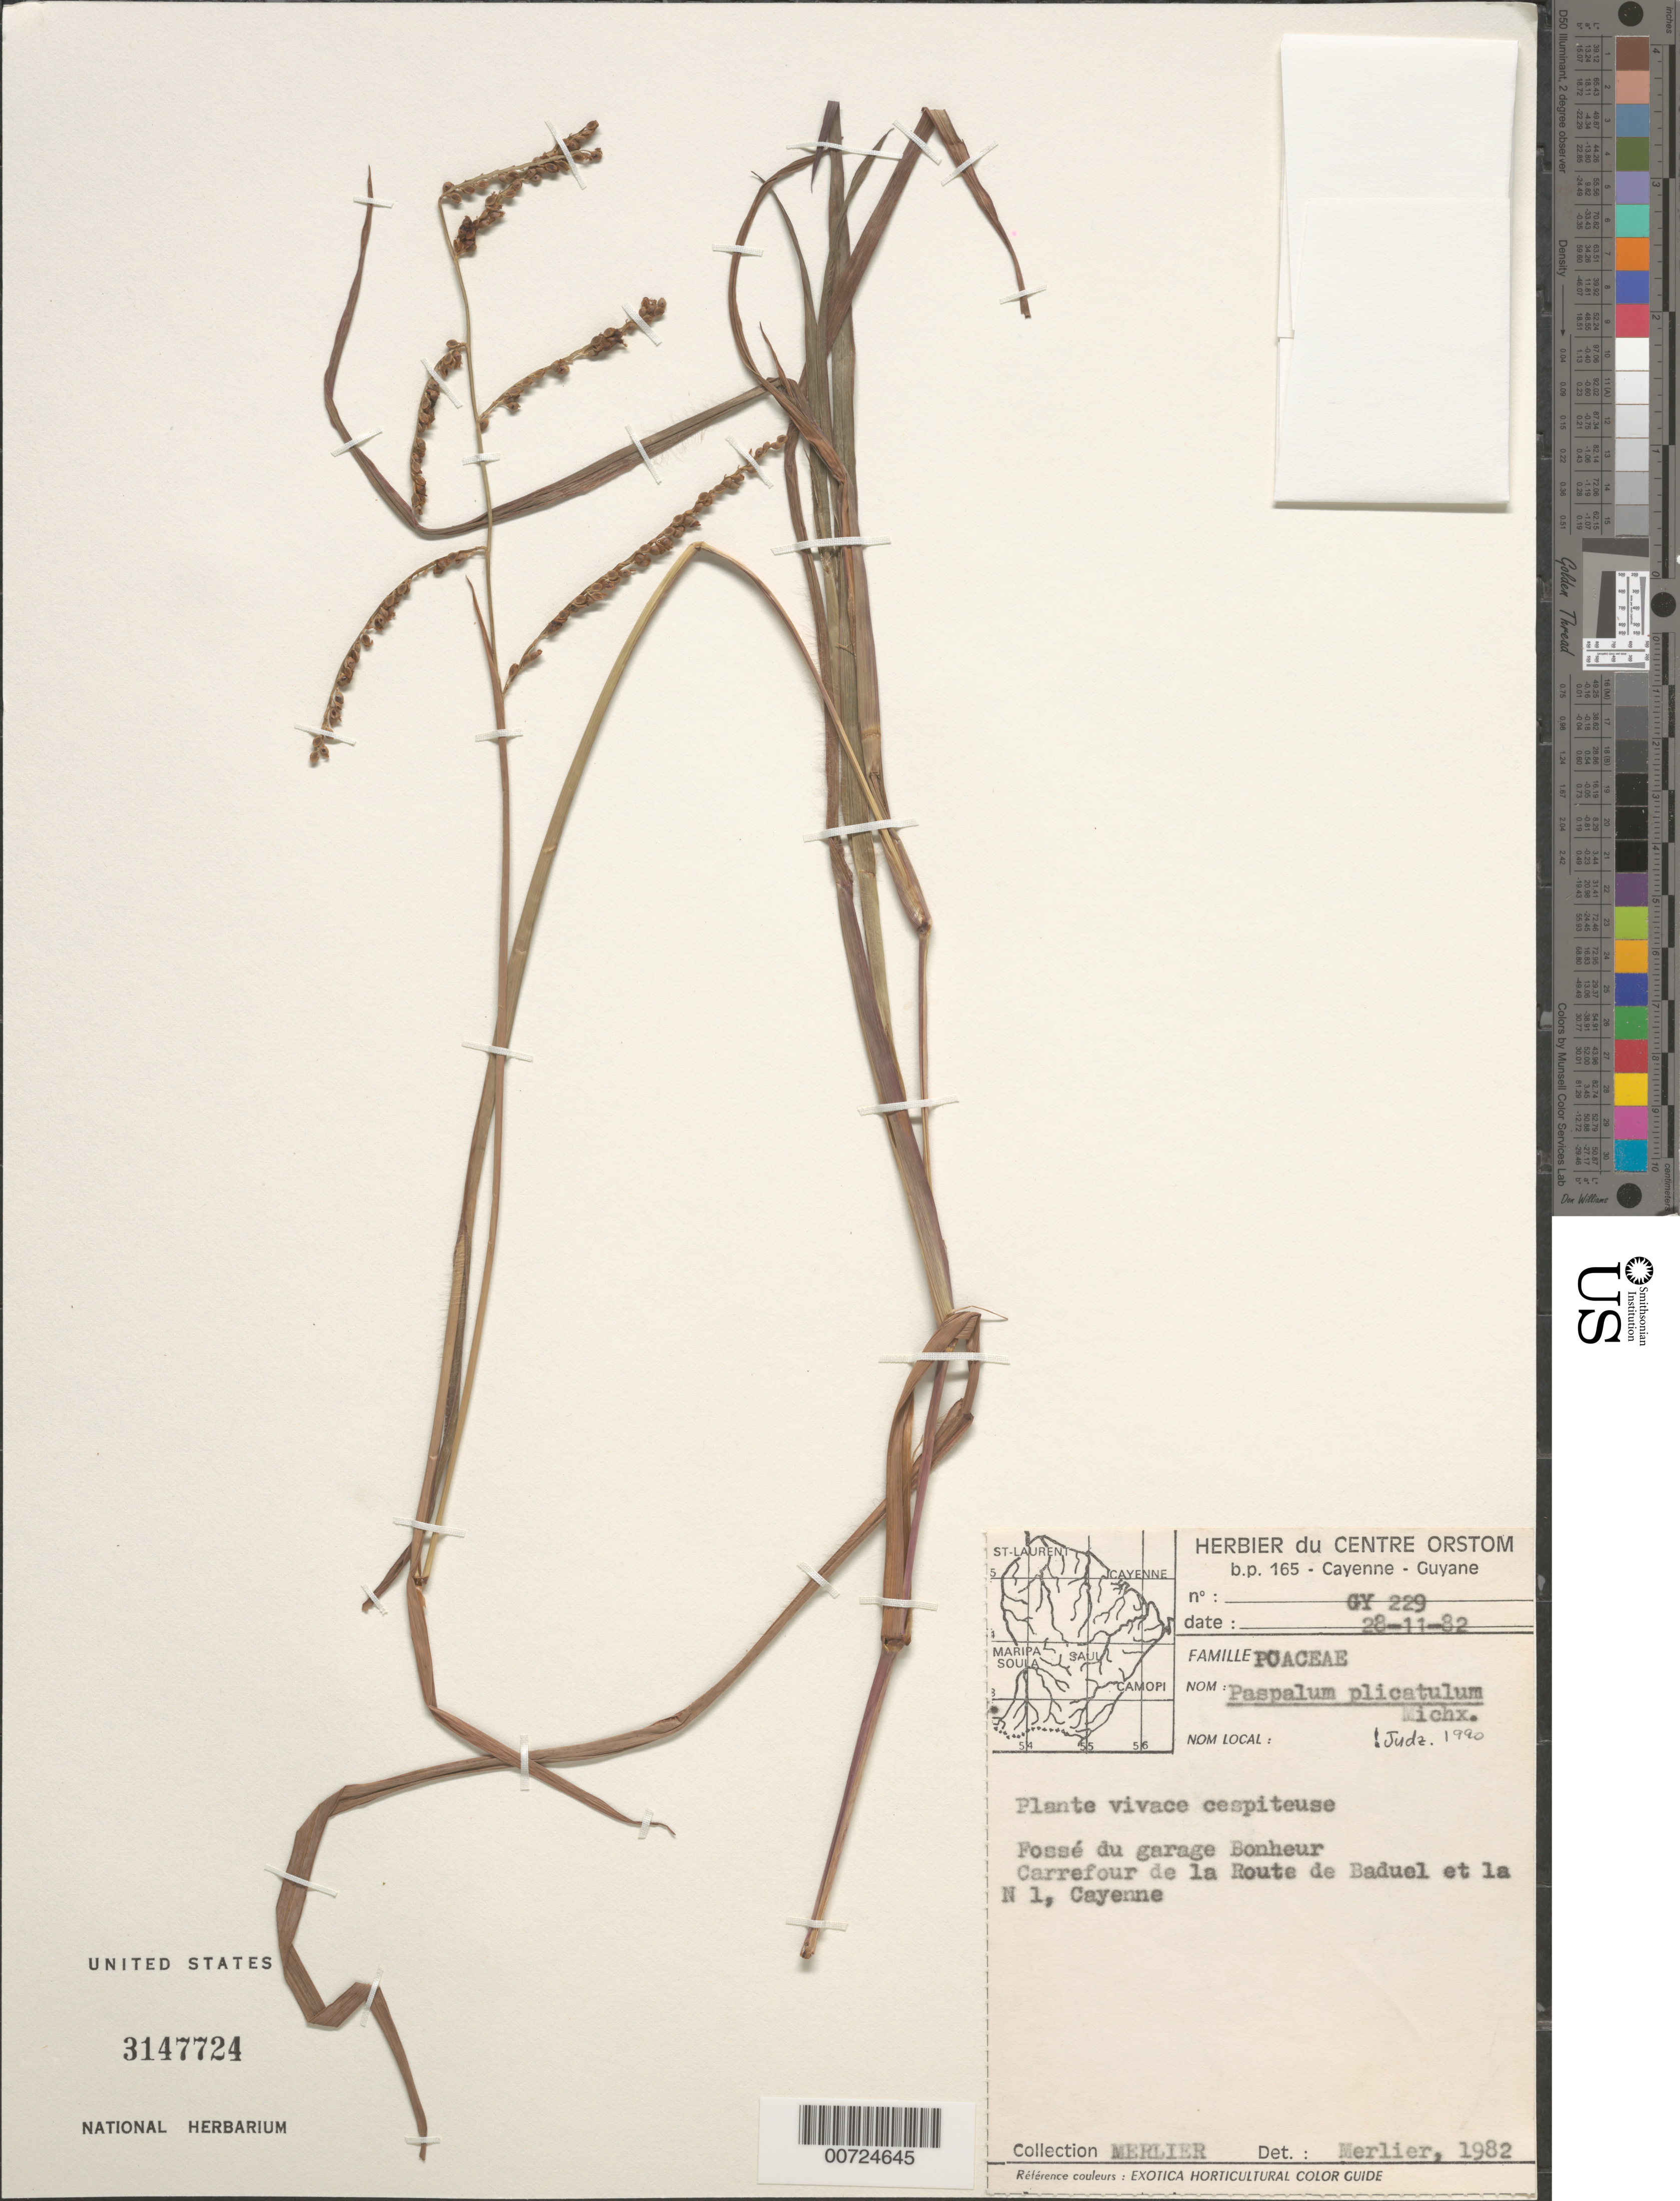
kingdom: Plantae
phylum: Tracheophyta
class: Liliopsida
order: Poales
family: Poaceae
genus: Paspalum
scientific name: Paspalum plicatulum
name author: Michx.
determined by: Judziewicz, E. J.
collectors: -. Merlier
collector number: GY 229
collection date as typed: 28-Nov-82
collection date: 1982-11-28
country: French Guiana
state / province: Cayenne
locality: Cayenne, Carrefour de la Route de Baduel et la N 1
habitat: Ditch along road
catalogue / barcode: US 3147724